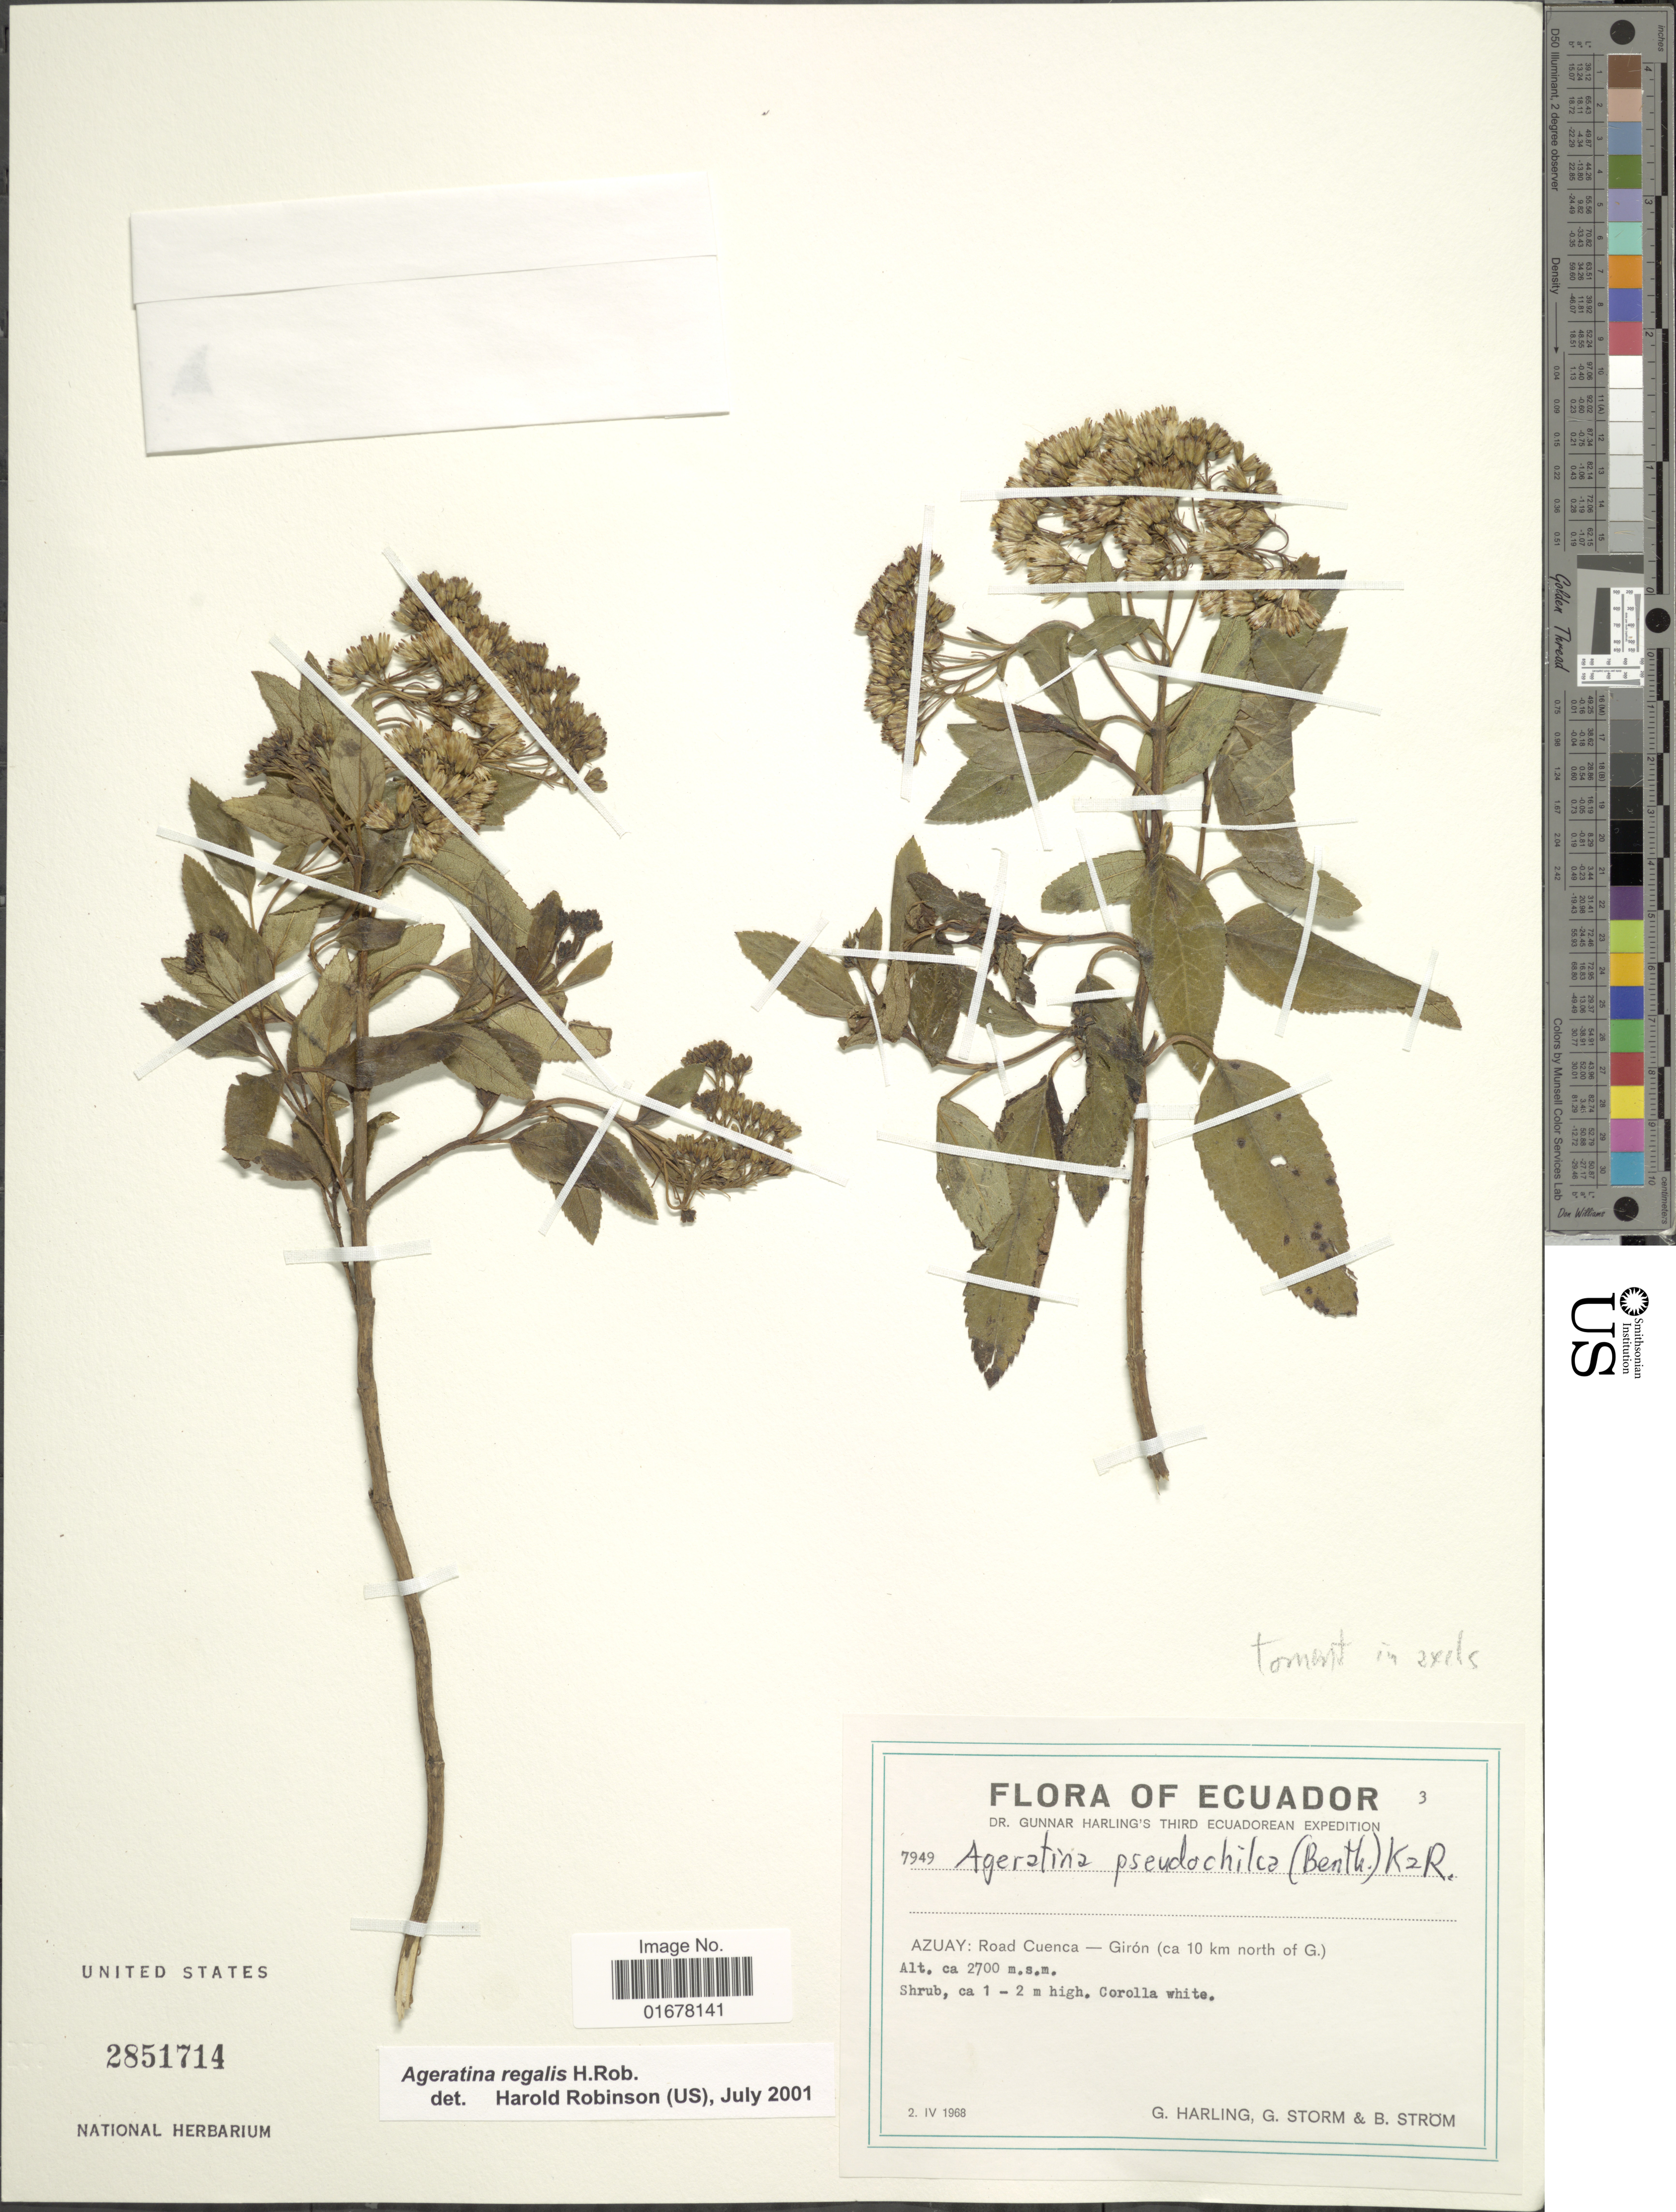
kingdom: Plantae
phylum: Tracheophyta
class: Magnoliopsida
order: Asterales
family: Asteraceae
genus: Ageratina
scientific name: Ageratina regalis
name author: H. Rob.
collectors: G. Harling, G. Storm & B. Ström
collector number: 7949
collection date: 1968-04-02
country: Ecuador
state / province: Azuay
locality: Azuay: Road Cuenca - Giron (10 km north of G.)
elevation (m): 2700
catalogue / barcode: US 2851714